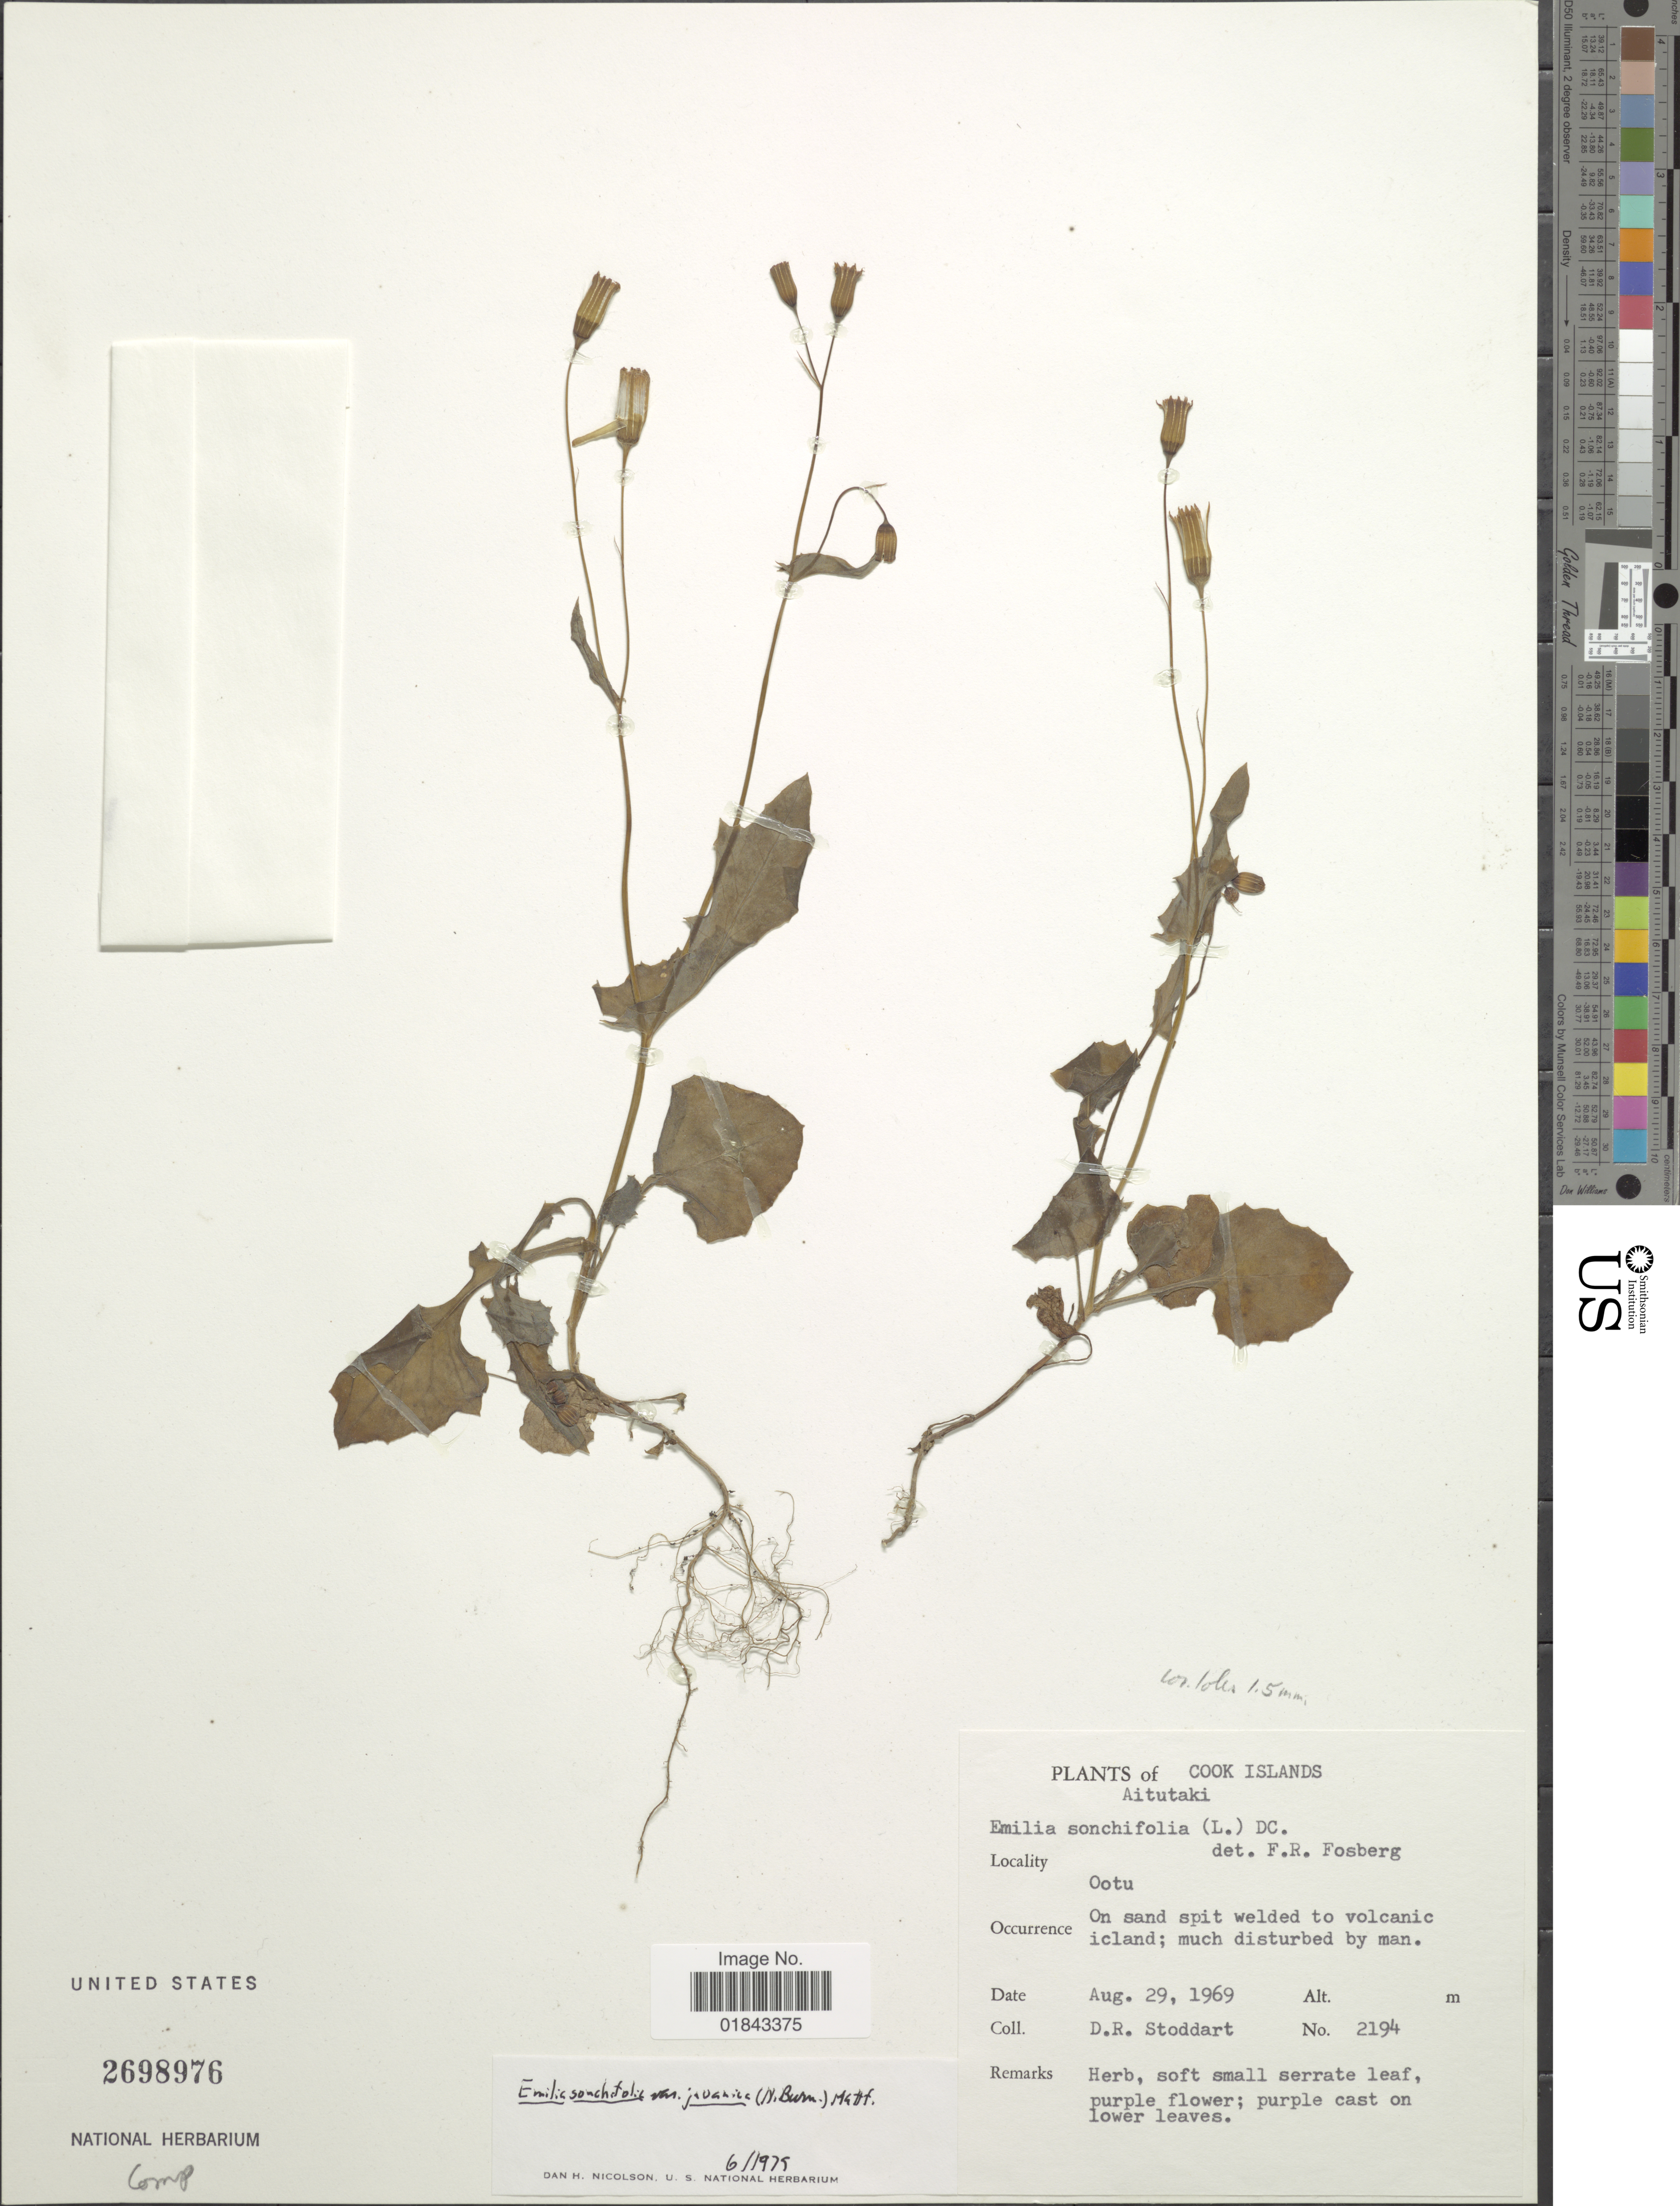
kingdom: Plantae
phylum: Tracheophyta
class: Magnoliopsida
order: Asterales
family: Asteraceae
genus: Emilia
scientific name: Emilia sonchifolia var. javanica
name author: (Burm. f.) Mattf.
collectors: D. R. Stoddart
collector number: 2194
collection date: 1969-08-29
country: Cook Islands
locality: Aitutaki, on sand spit welded to volcanic icland; much disturbed by man.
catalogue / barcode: US 2698976